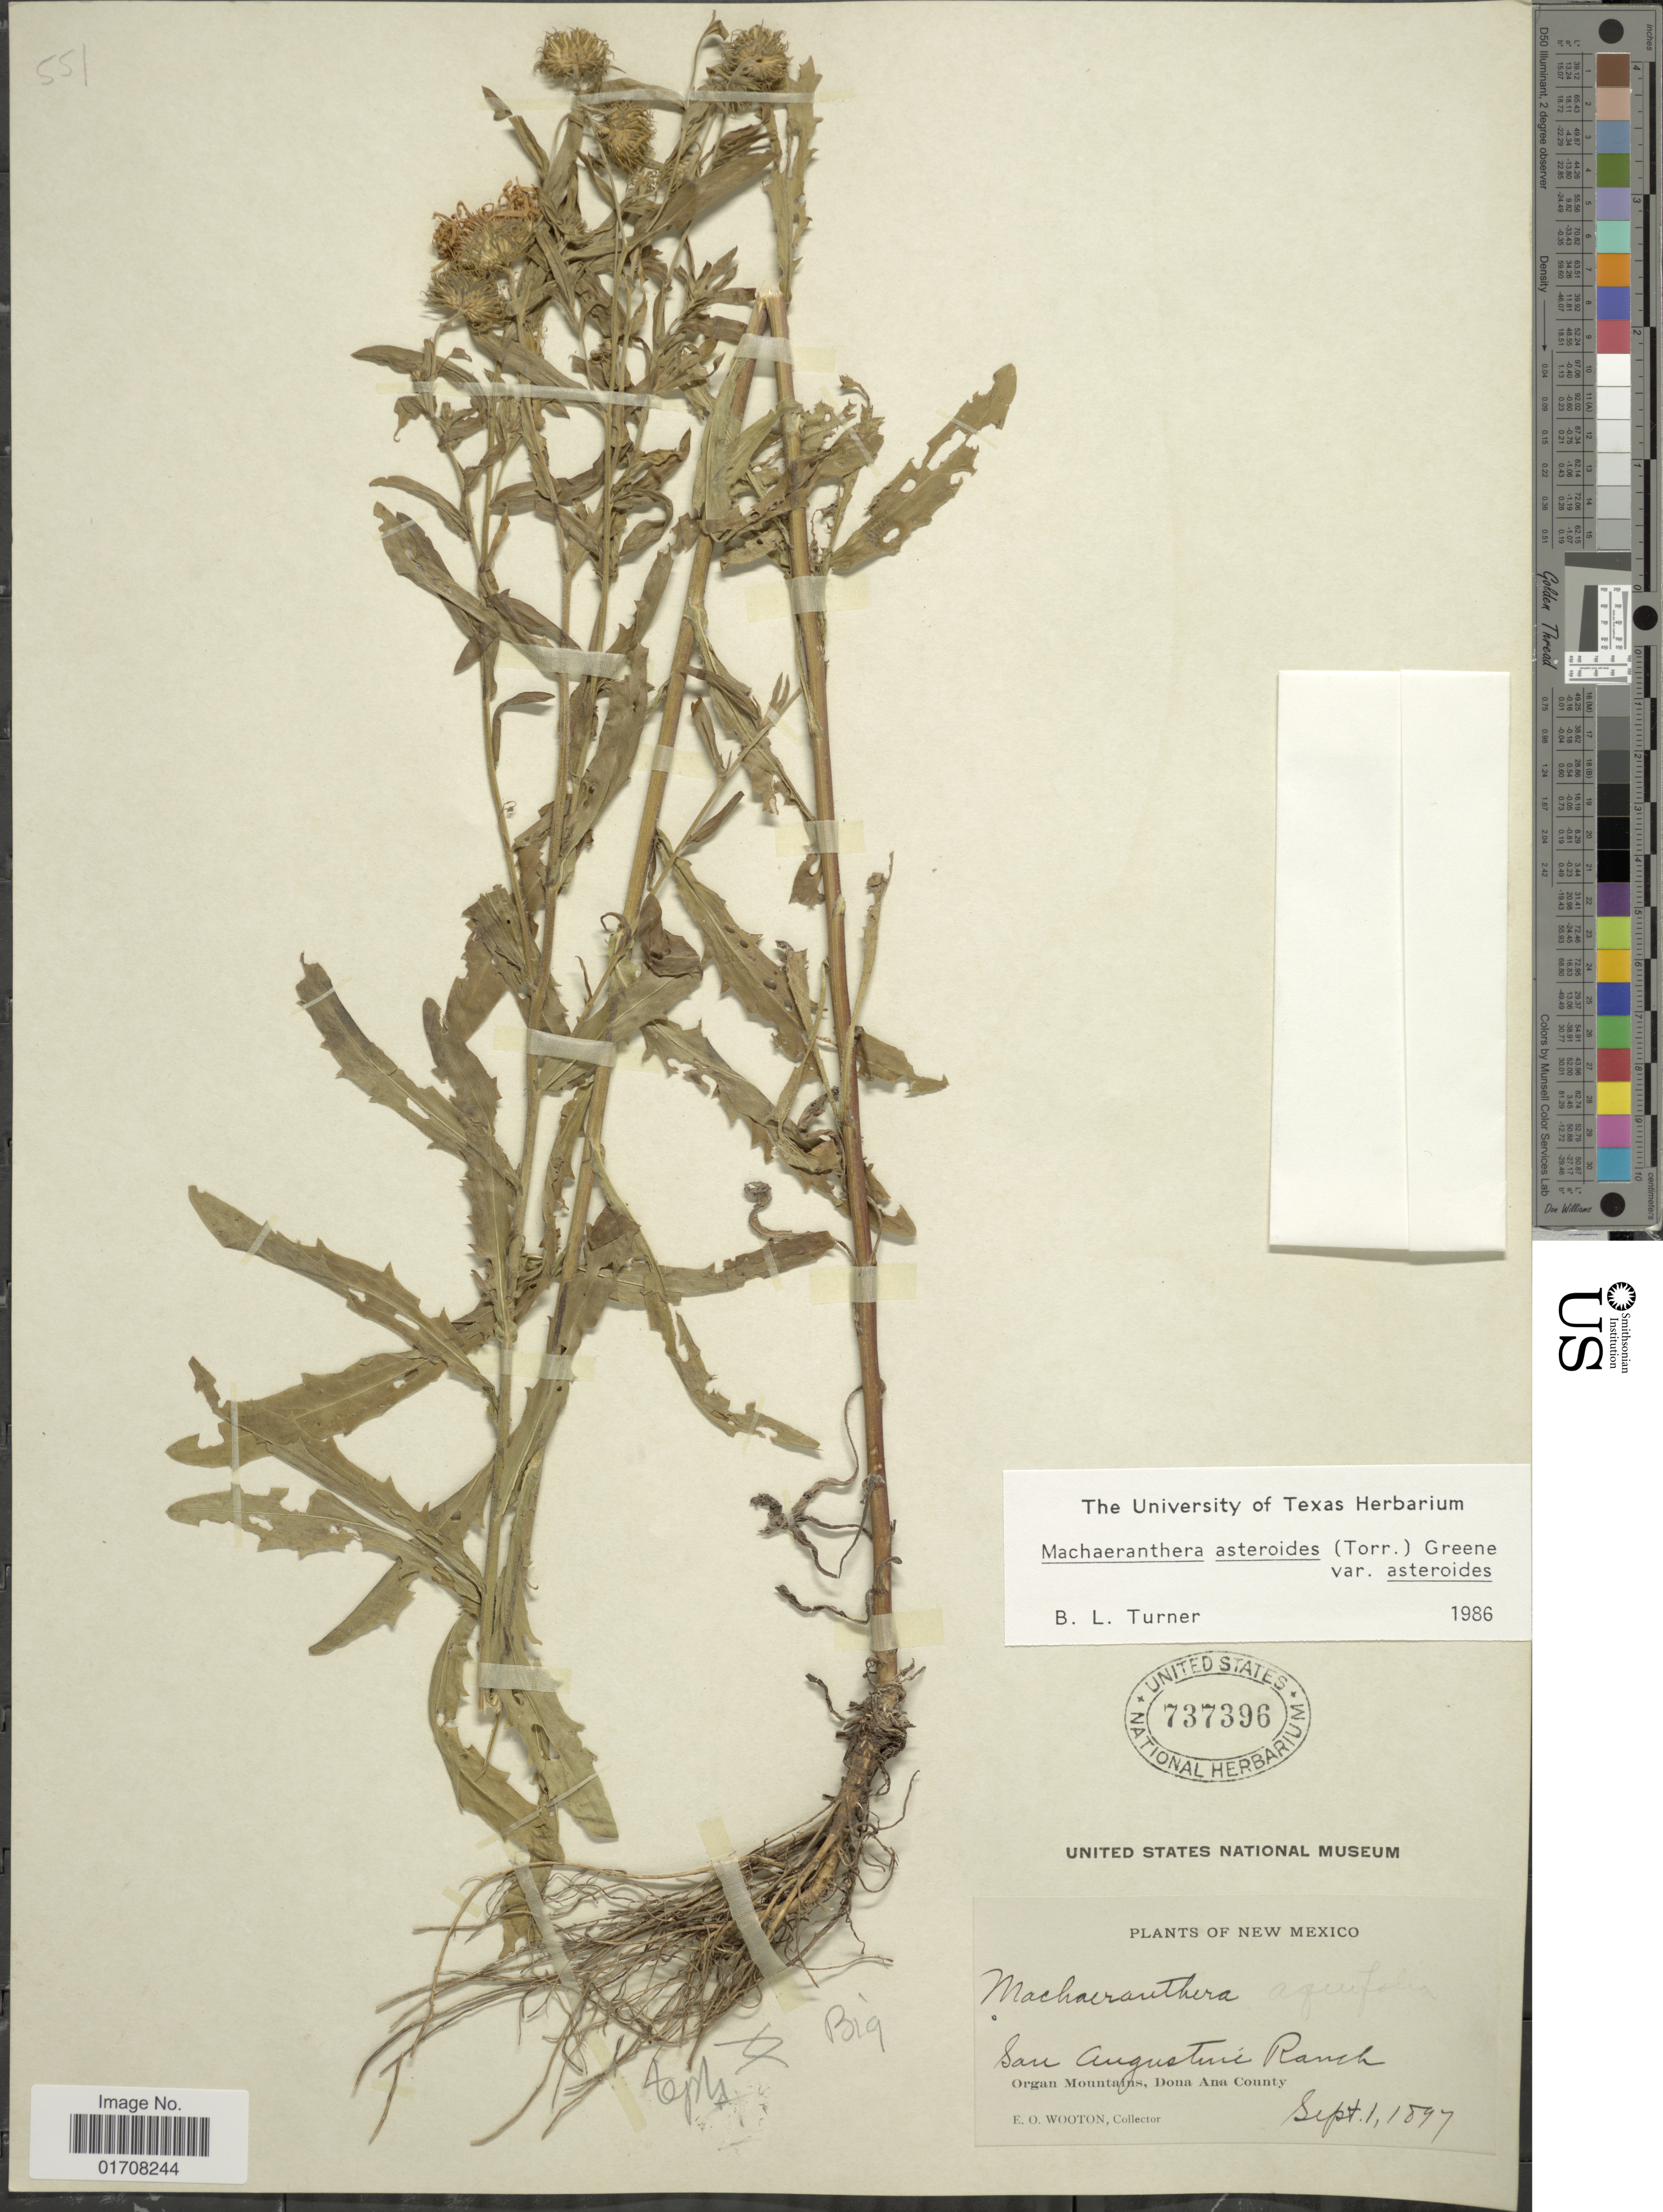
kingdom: Plantae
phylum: Tracheophyta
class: Magnoliopsida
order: Asterales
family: Asteraceae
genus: Machaeranthera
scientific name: Machaeranthera asteroides var. asteroides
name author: (Torr.) Greene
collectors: E. O. Wooton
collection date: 1897-09-01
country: United States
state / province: New Mexico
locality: San Augustine Ranch, Organ Mountains, Dona Ana County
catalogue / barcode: US 737396